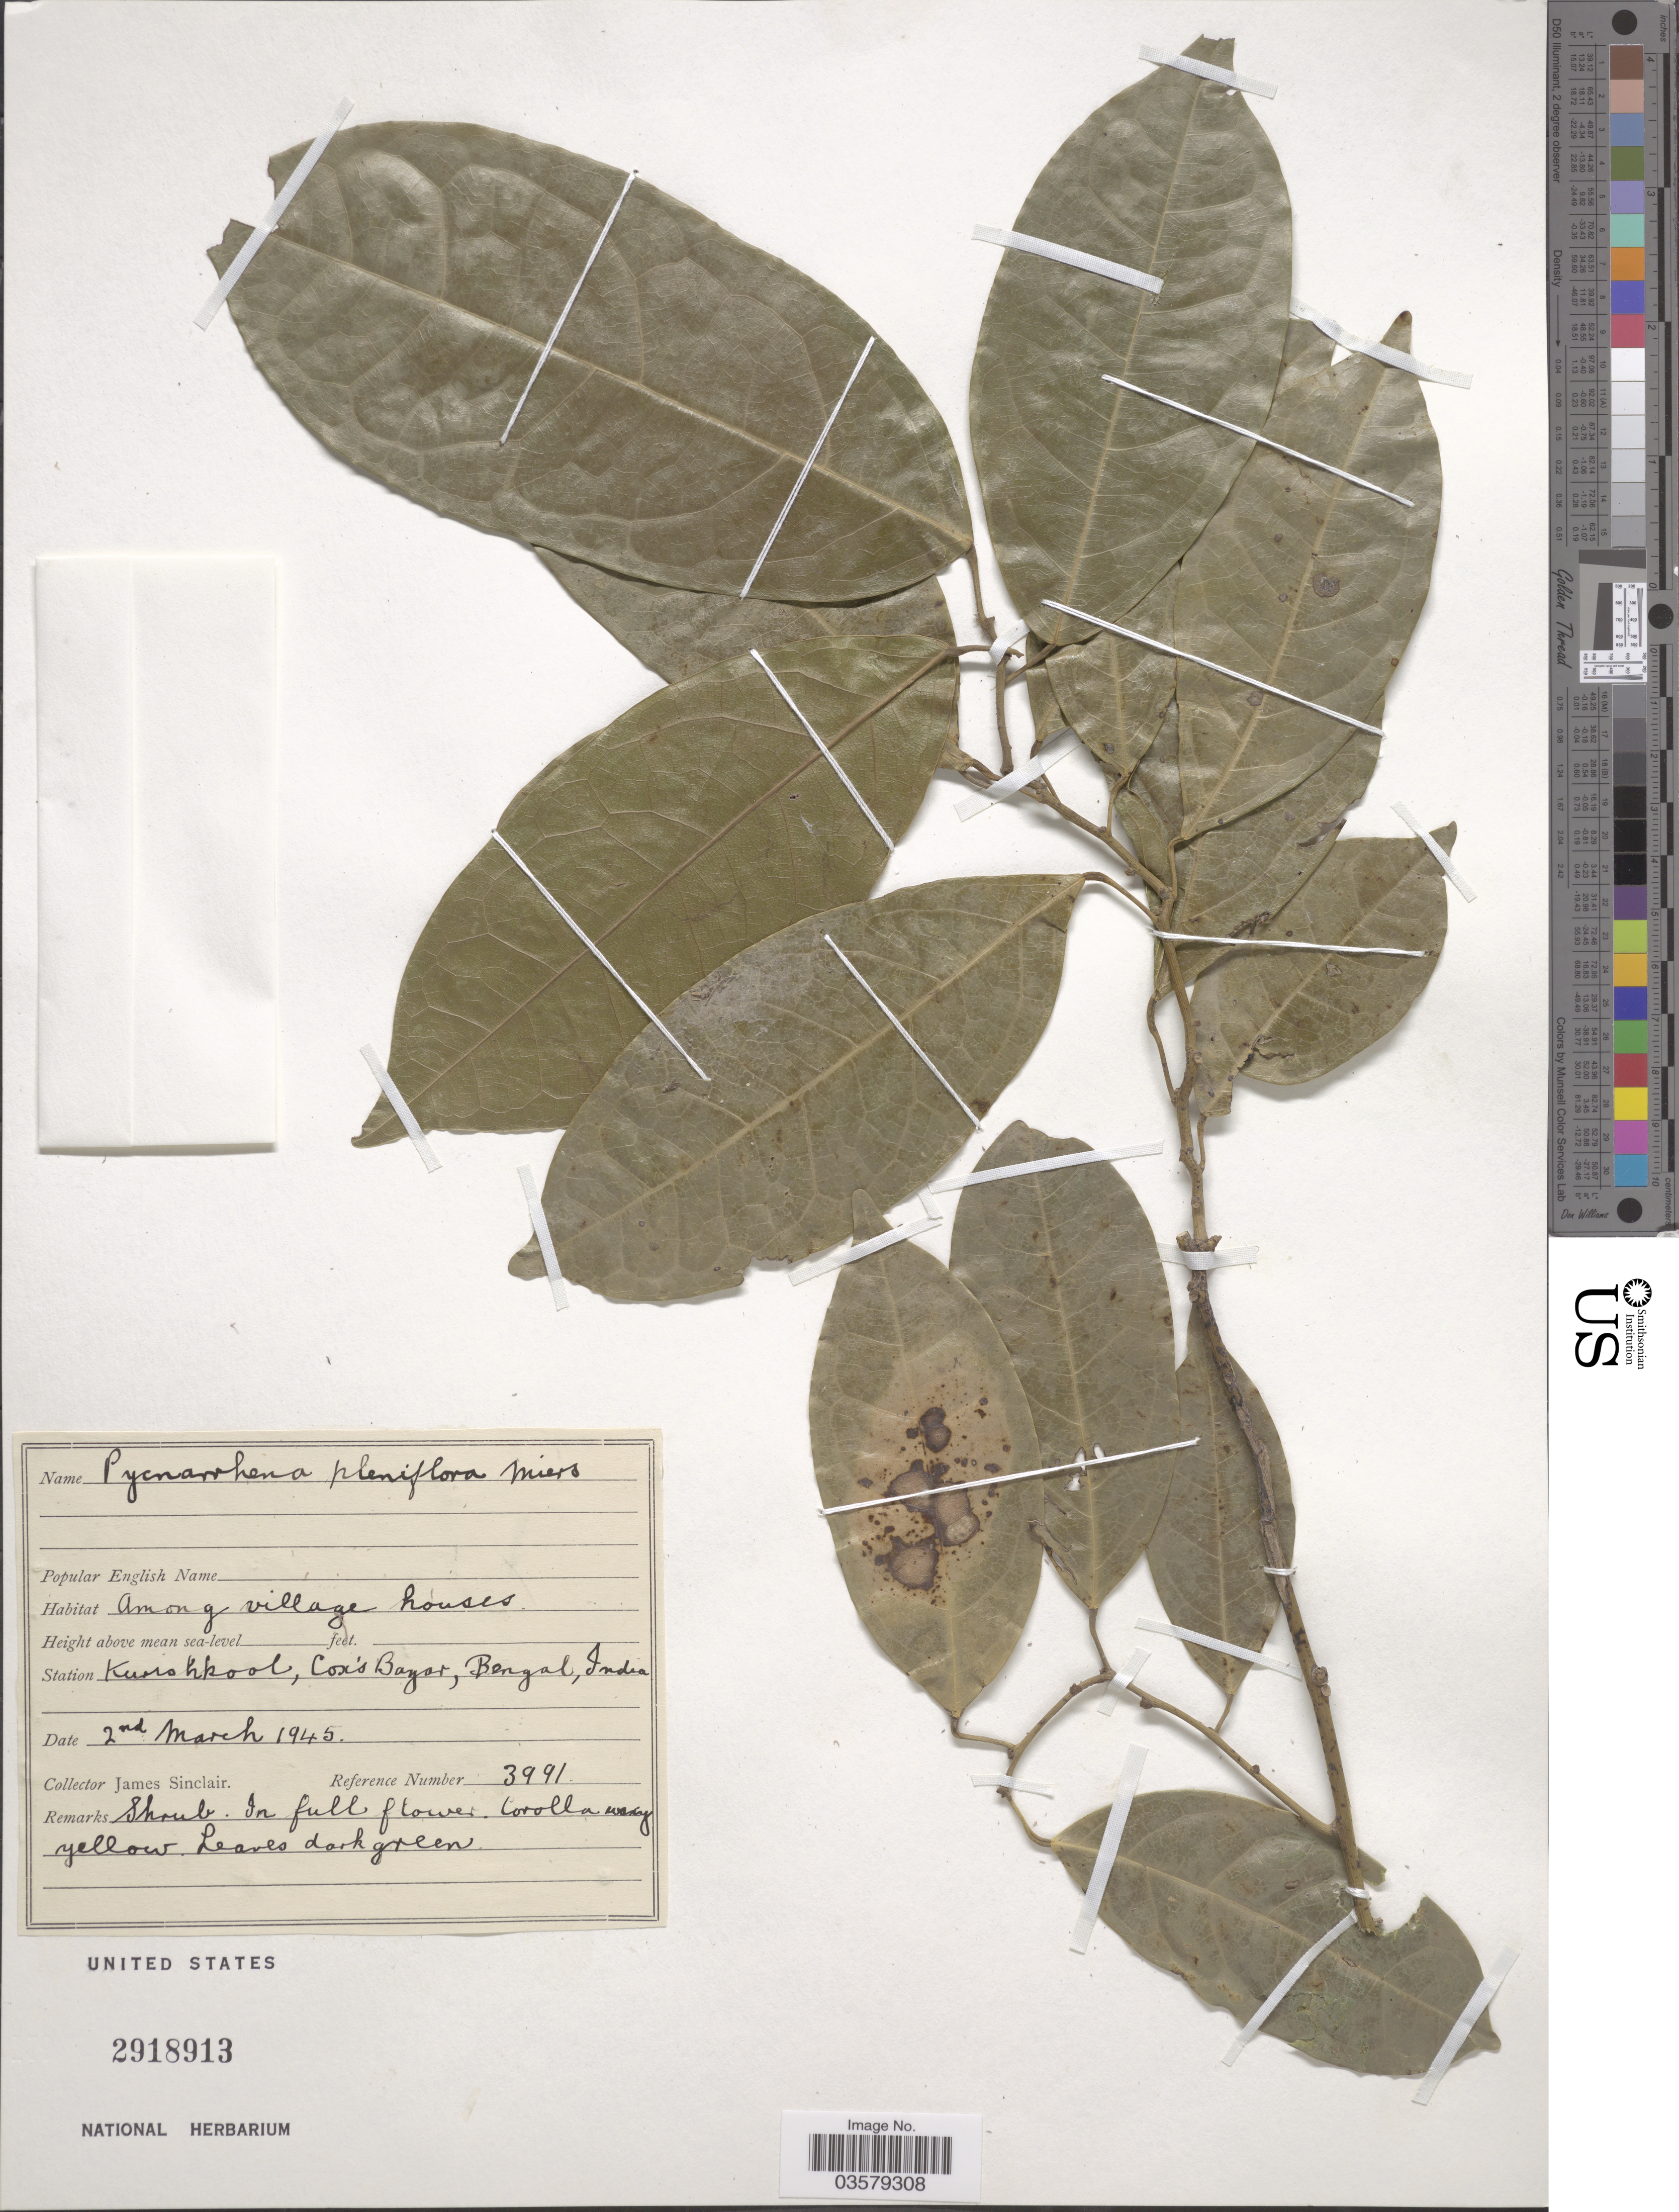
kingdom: Plantae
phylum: Tracheophyta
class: Magnoliopsida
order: Ranunculales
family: Menispermaceae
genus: Pycnarrhena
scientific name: Pycnarrhena pleniflora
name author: Miers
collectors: J. Sinclair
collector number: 3991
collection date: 1945-03-02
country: Bangladesh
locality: Among village houses. Station Kurishkool, Cox's Bazar, Bengal.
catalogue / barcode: US 2918913